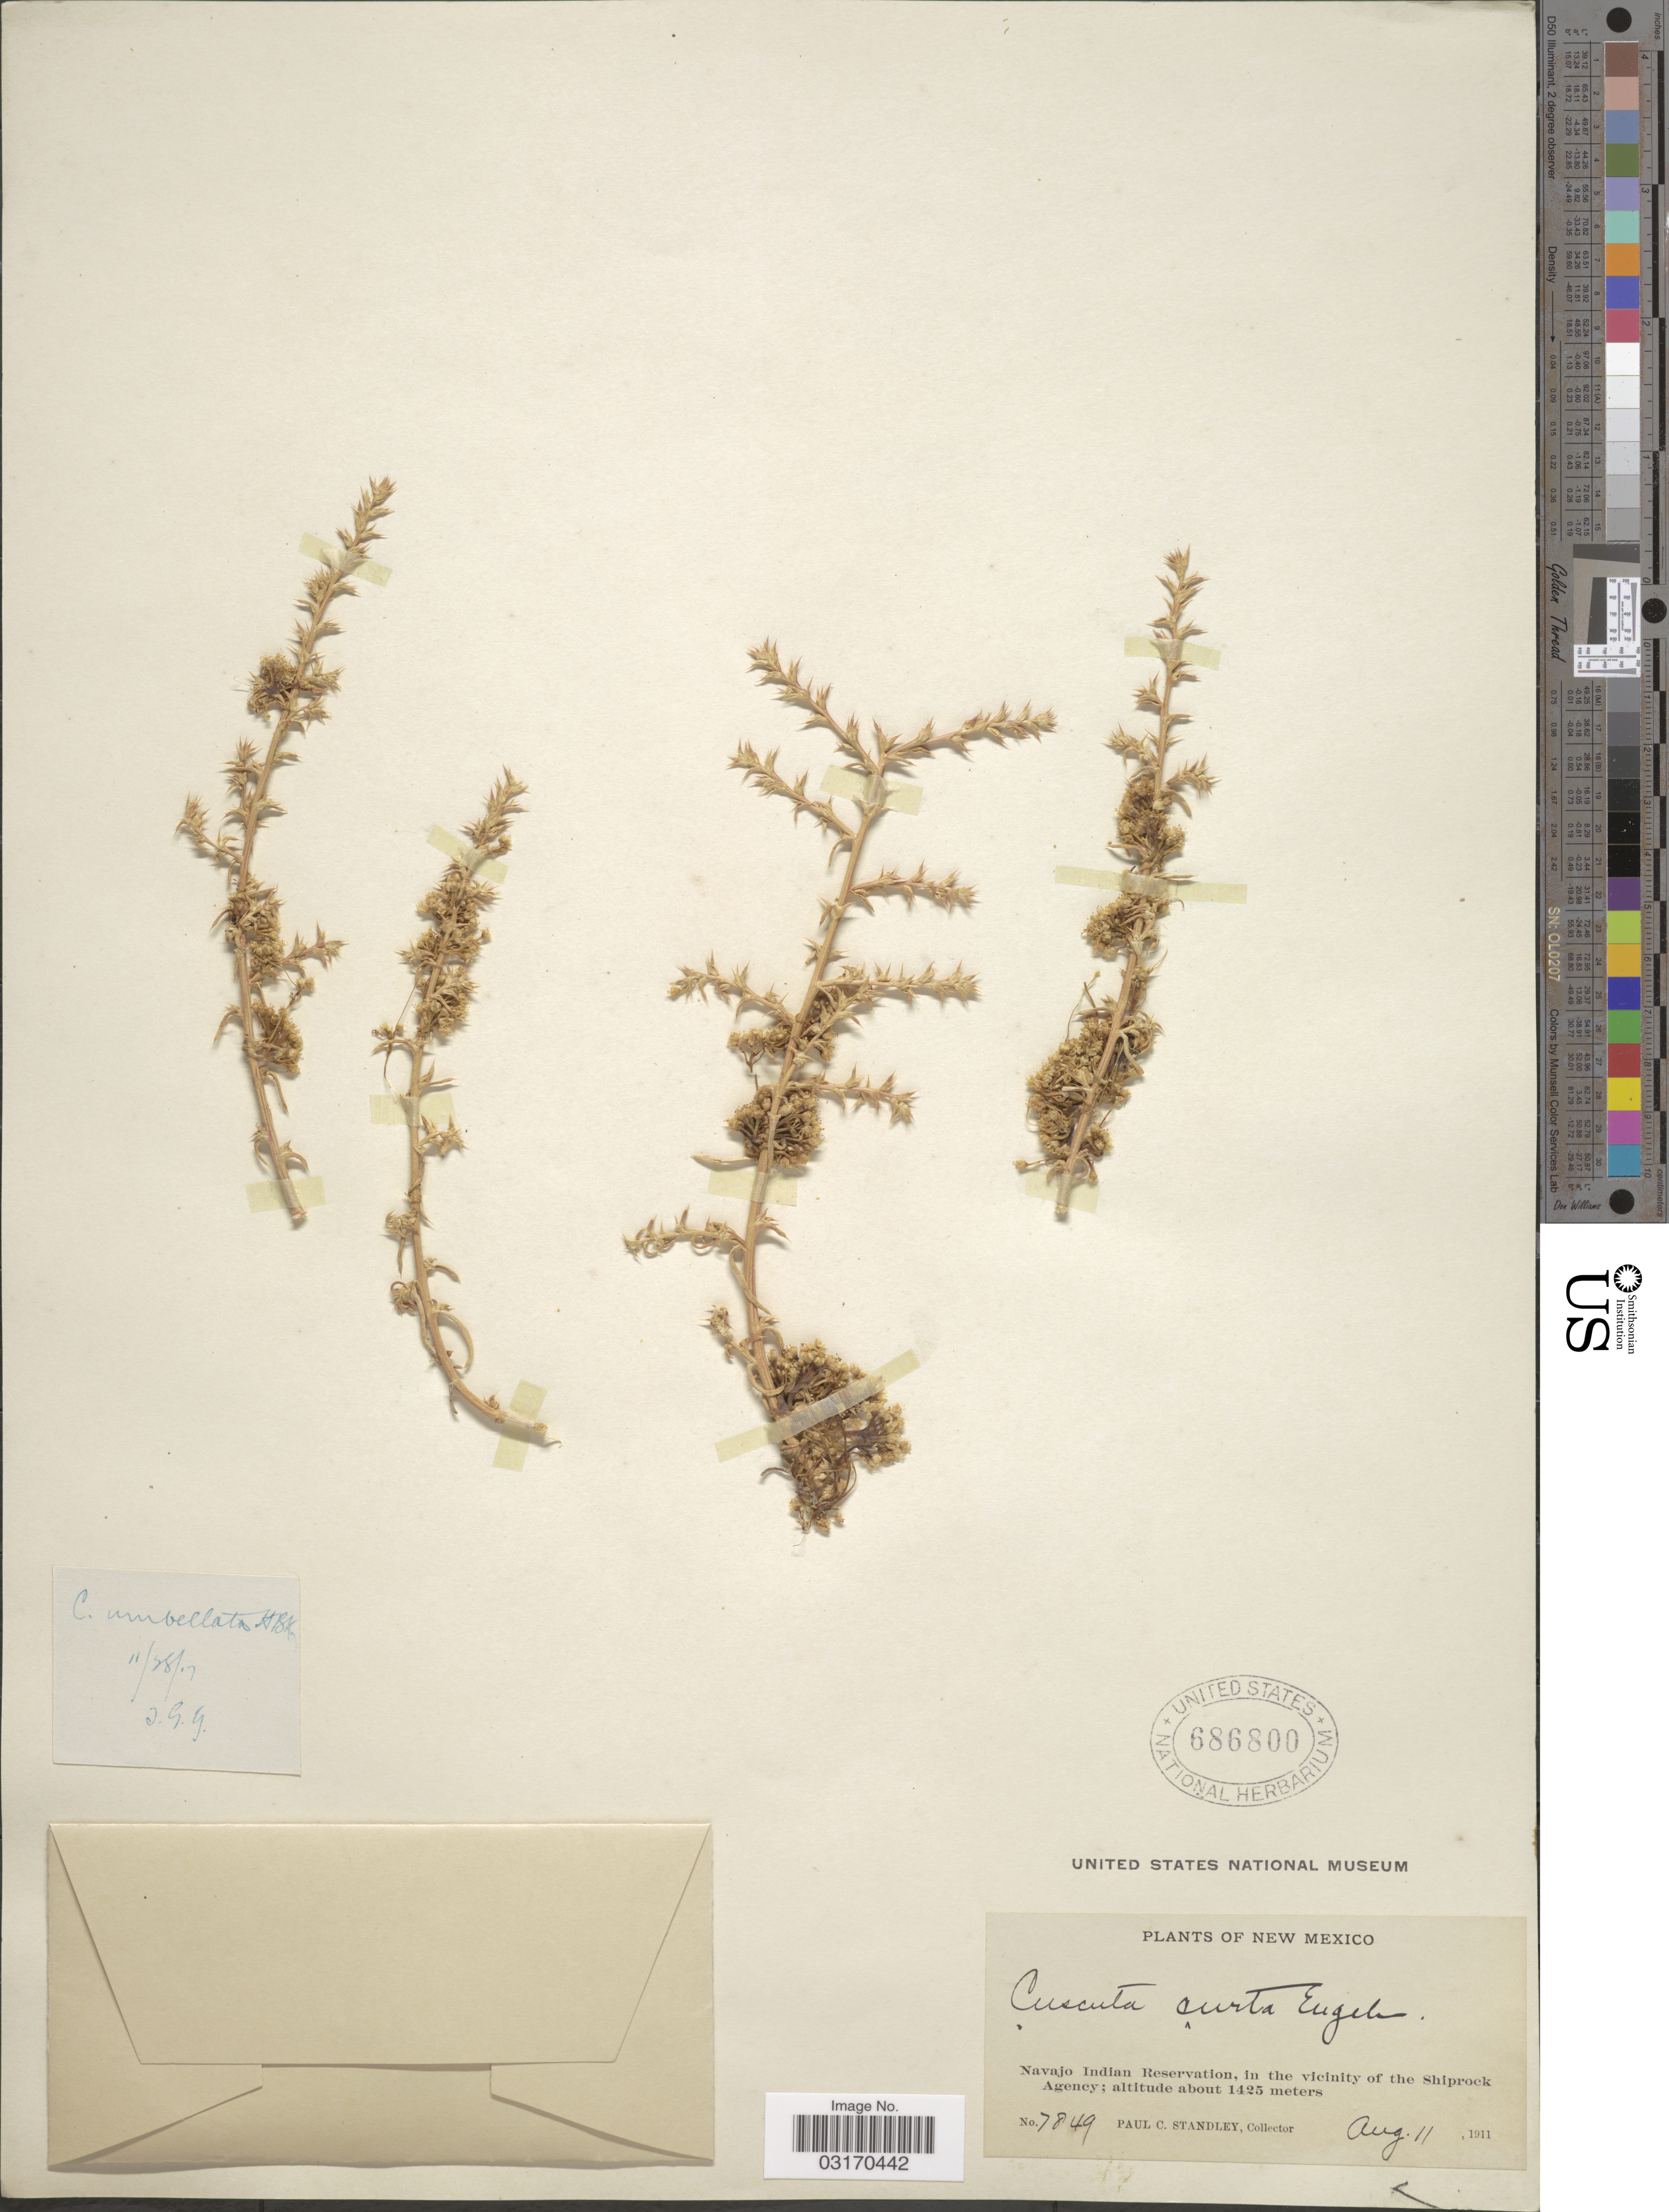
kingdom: Plantae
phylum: Tracheophyta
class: Magnoliopsida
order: Solanales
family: Convolvulaceae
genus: Cuscuta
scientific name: Cuscuta umbellata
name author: Kunth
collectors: P. C. Standley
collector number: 7849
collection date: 1911-08-11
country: United States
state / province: New Mexico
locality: Navajo Indian Reservation, in the vicinity of the Shiprock Agency.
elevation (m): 1425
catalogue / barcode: US 686800